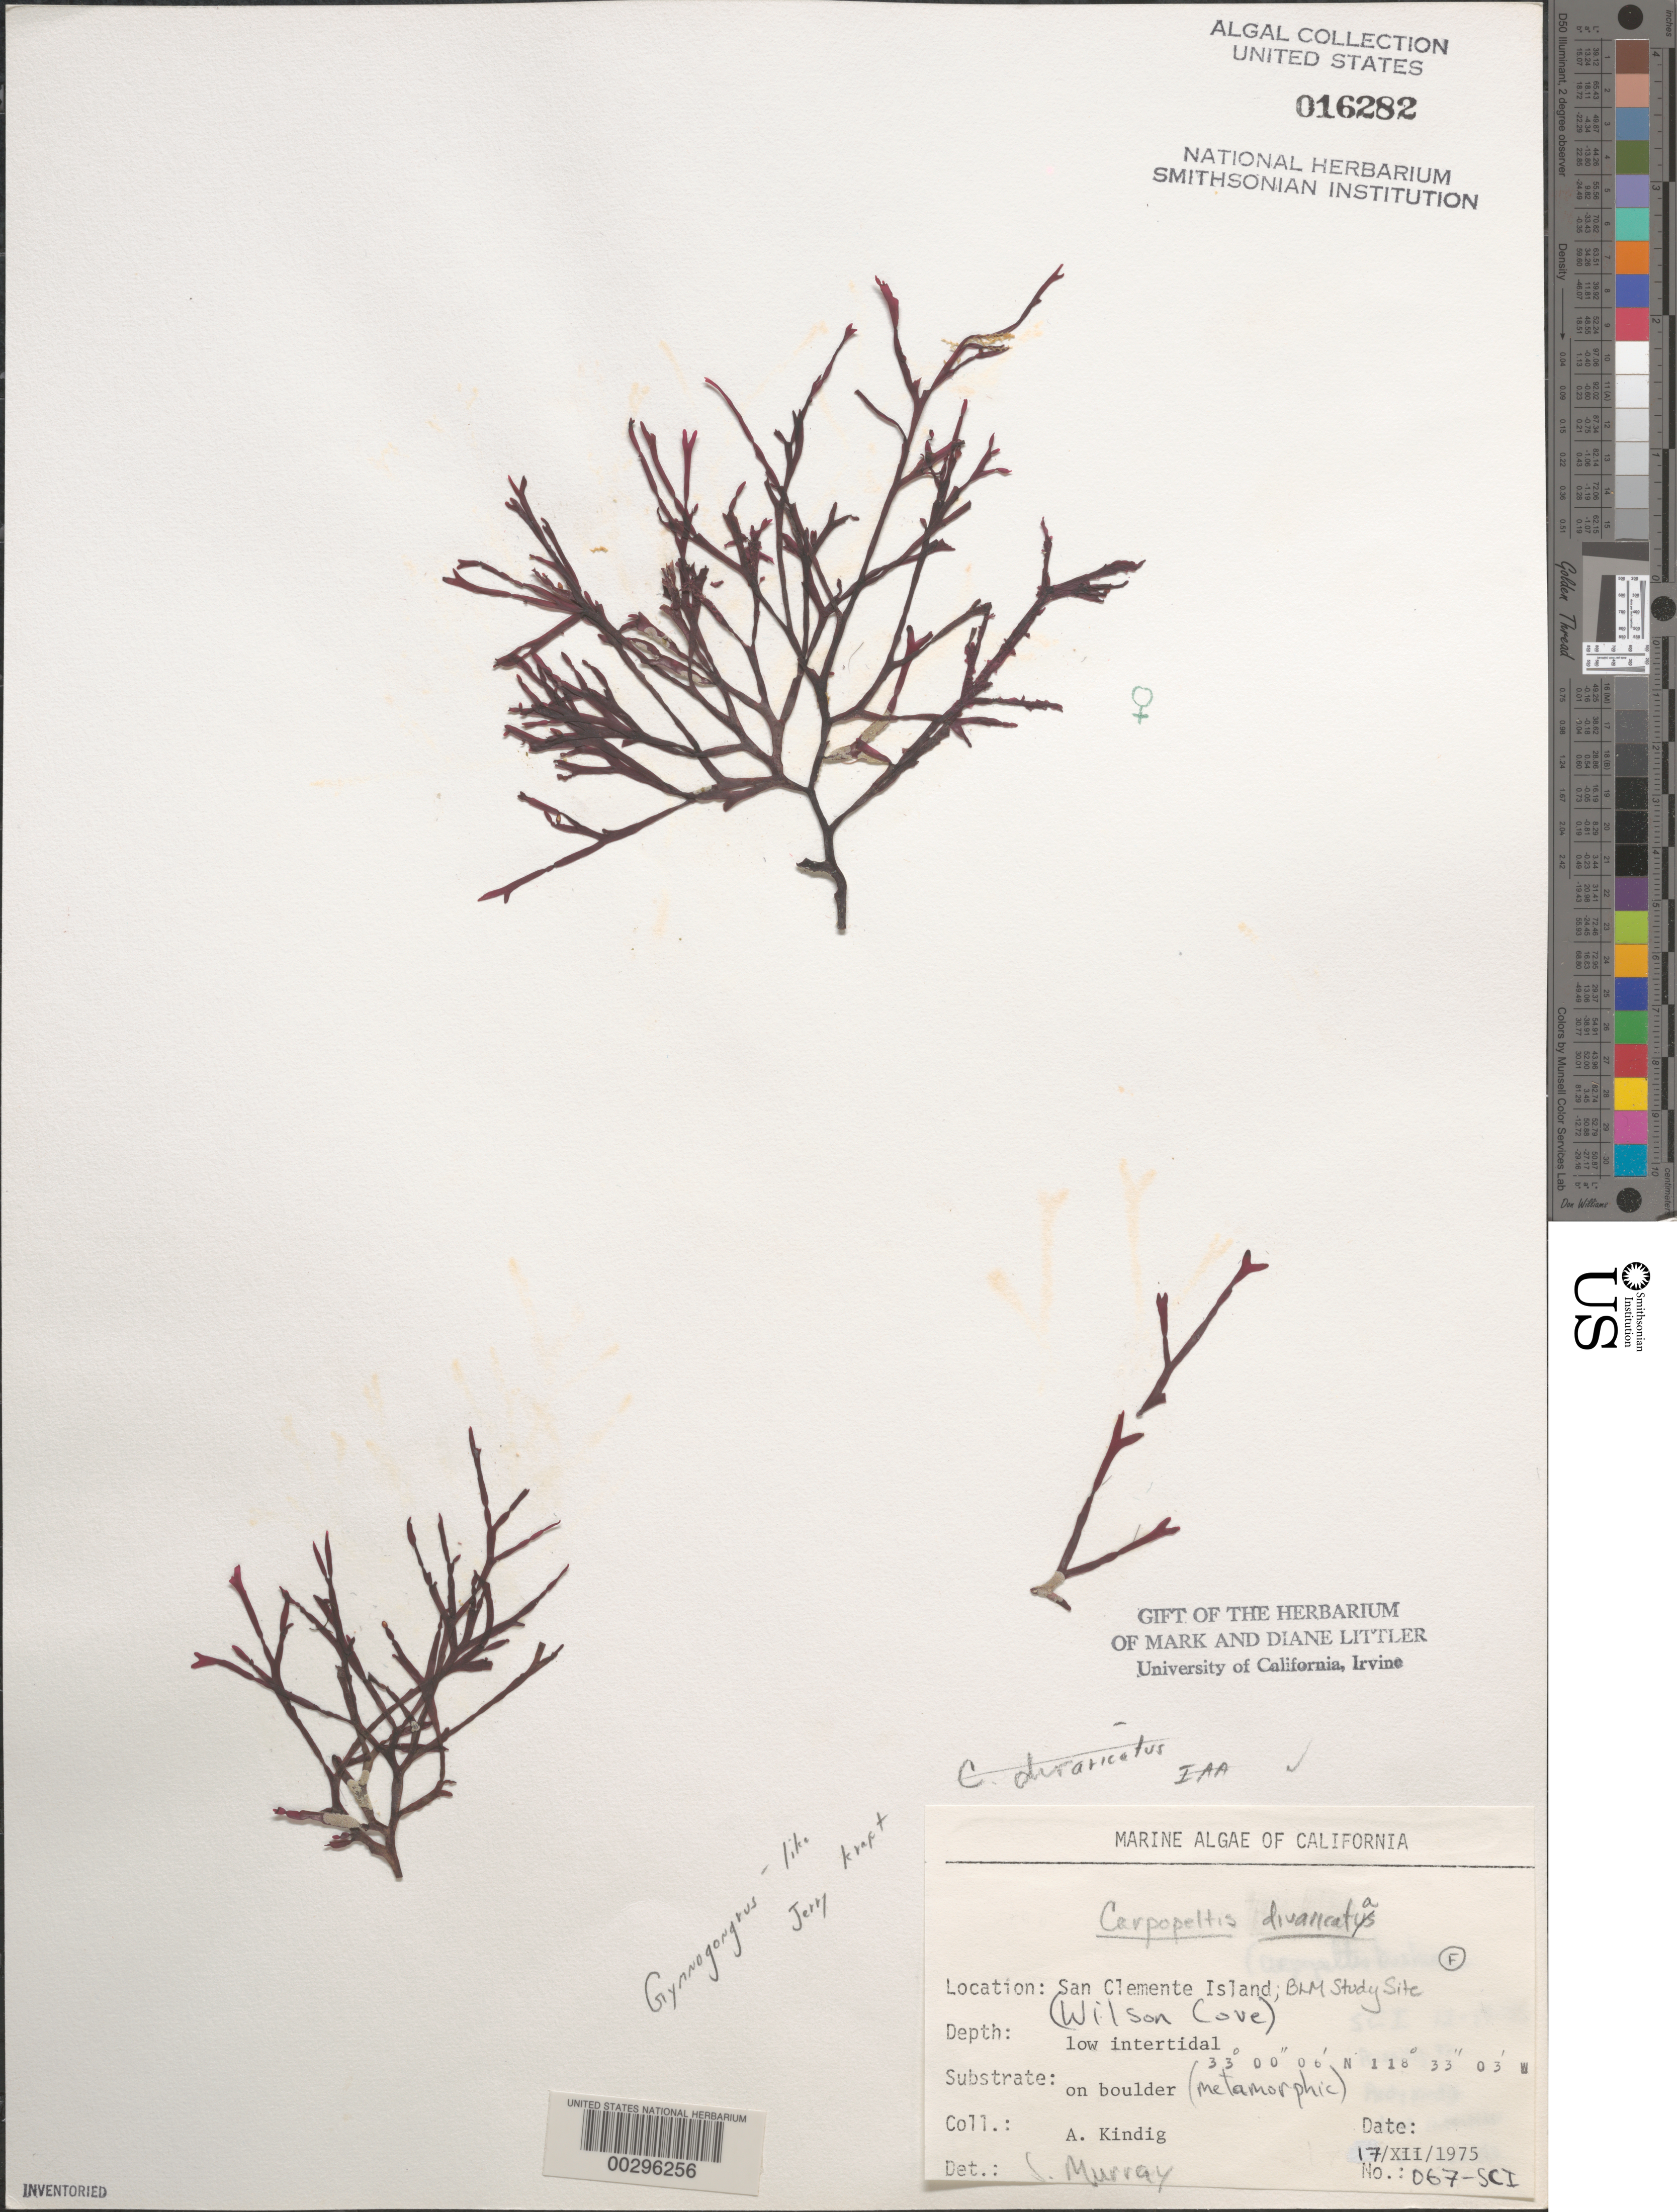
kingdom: Plantae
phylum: Rhodophyta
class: Florideophyceae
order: Halymeniales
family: Halymeniaceae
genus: Grateloupia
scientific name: Grateloupia chiangii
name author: S. Kawaguchi & H.W. Wang in H.W. Wang et al.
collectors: A. Kindig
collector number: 067-SCI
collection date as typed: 17 Dec 1975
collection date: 1975-12-17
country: United States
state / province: California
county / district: Los Angeles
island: San Clemente Island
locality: Wilson Cove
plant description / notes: BLM-SOCALBIGHT Rocky Intertidal Survey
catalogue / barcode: US 16282